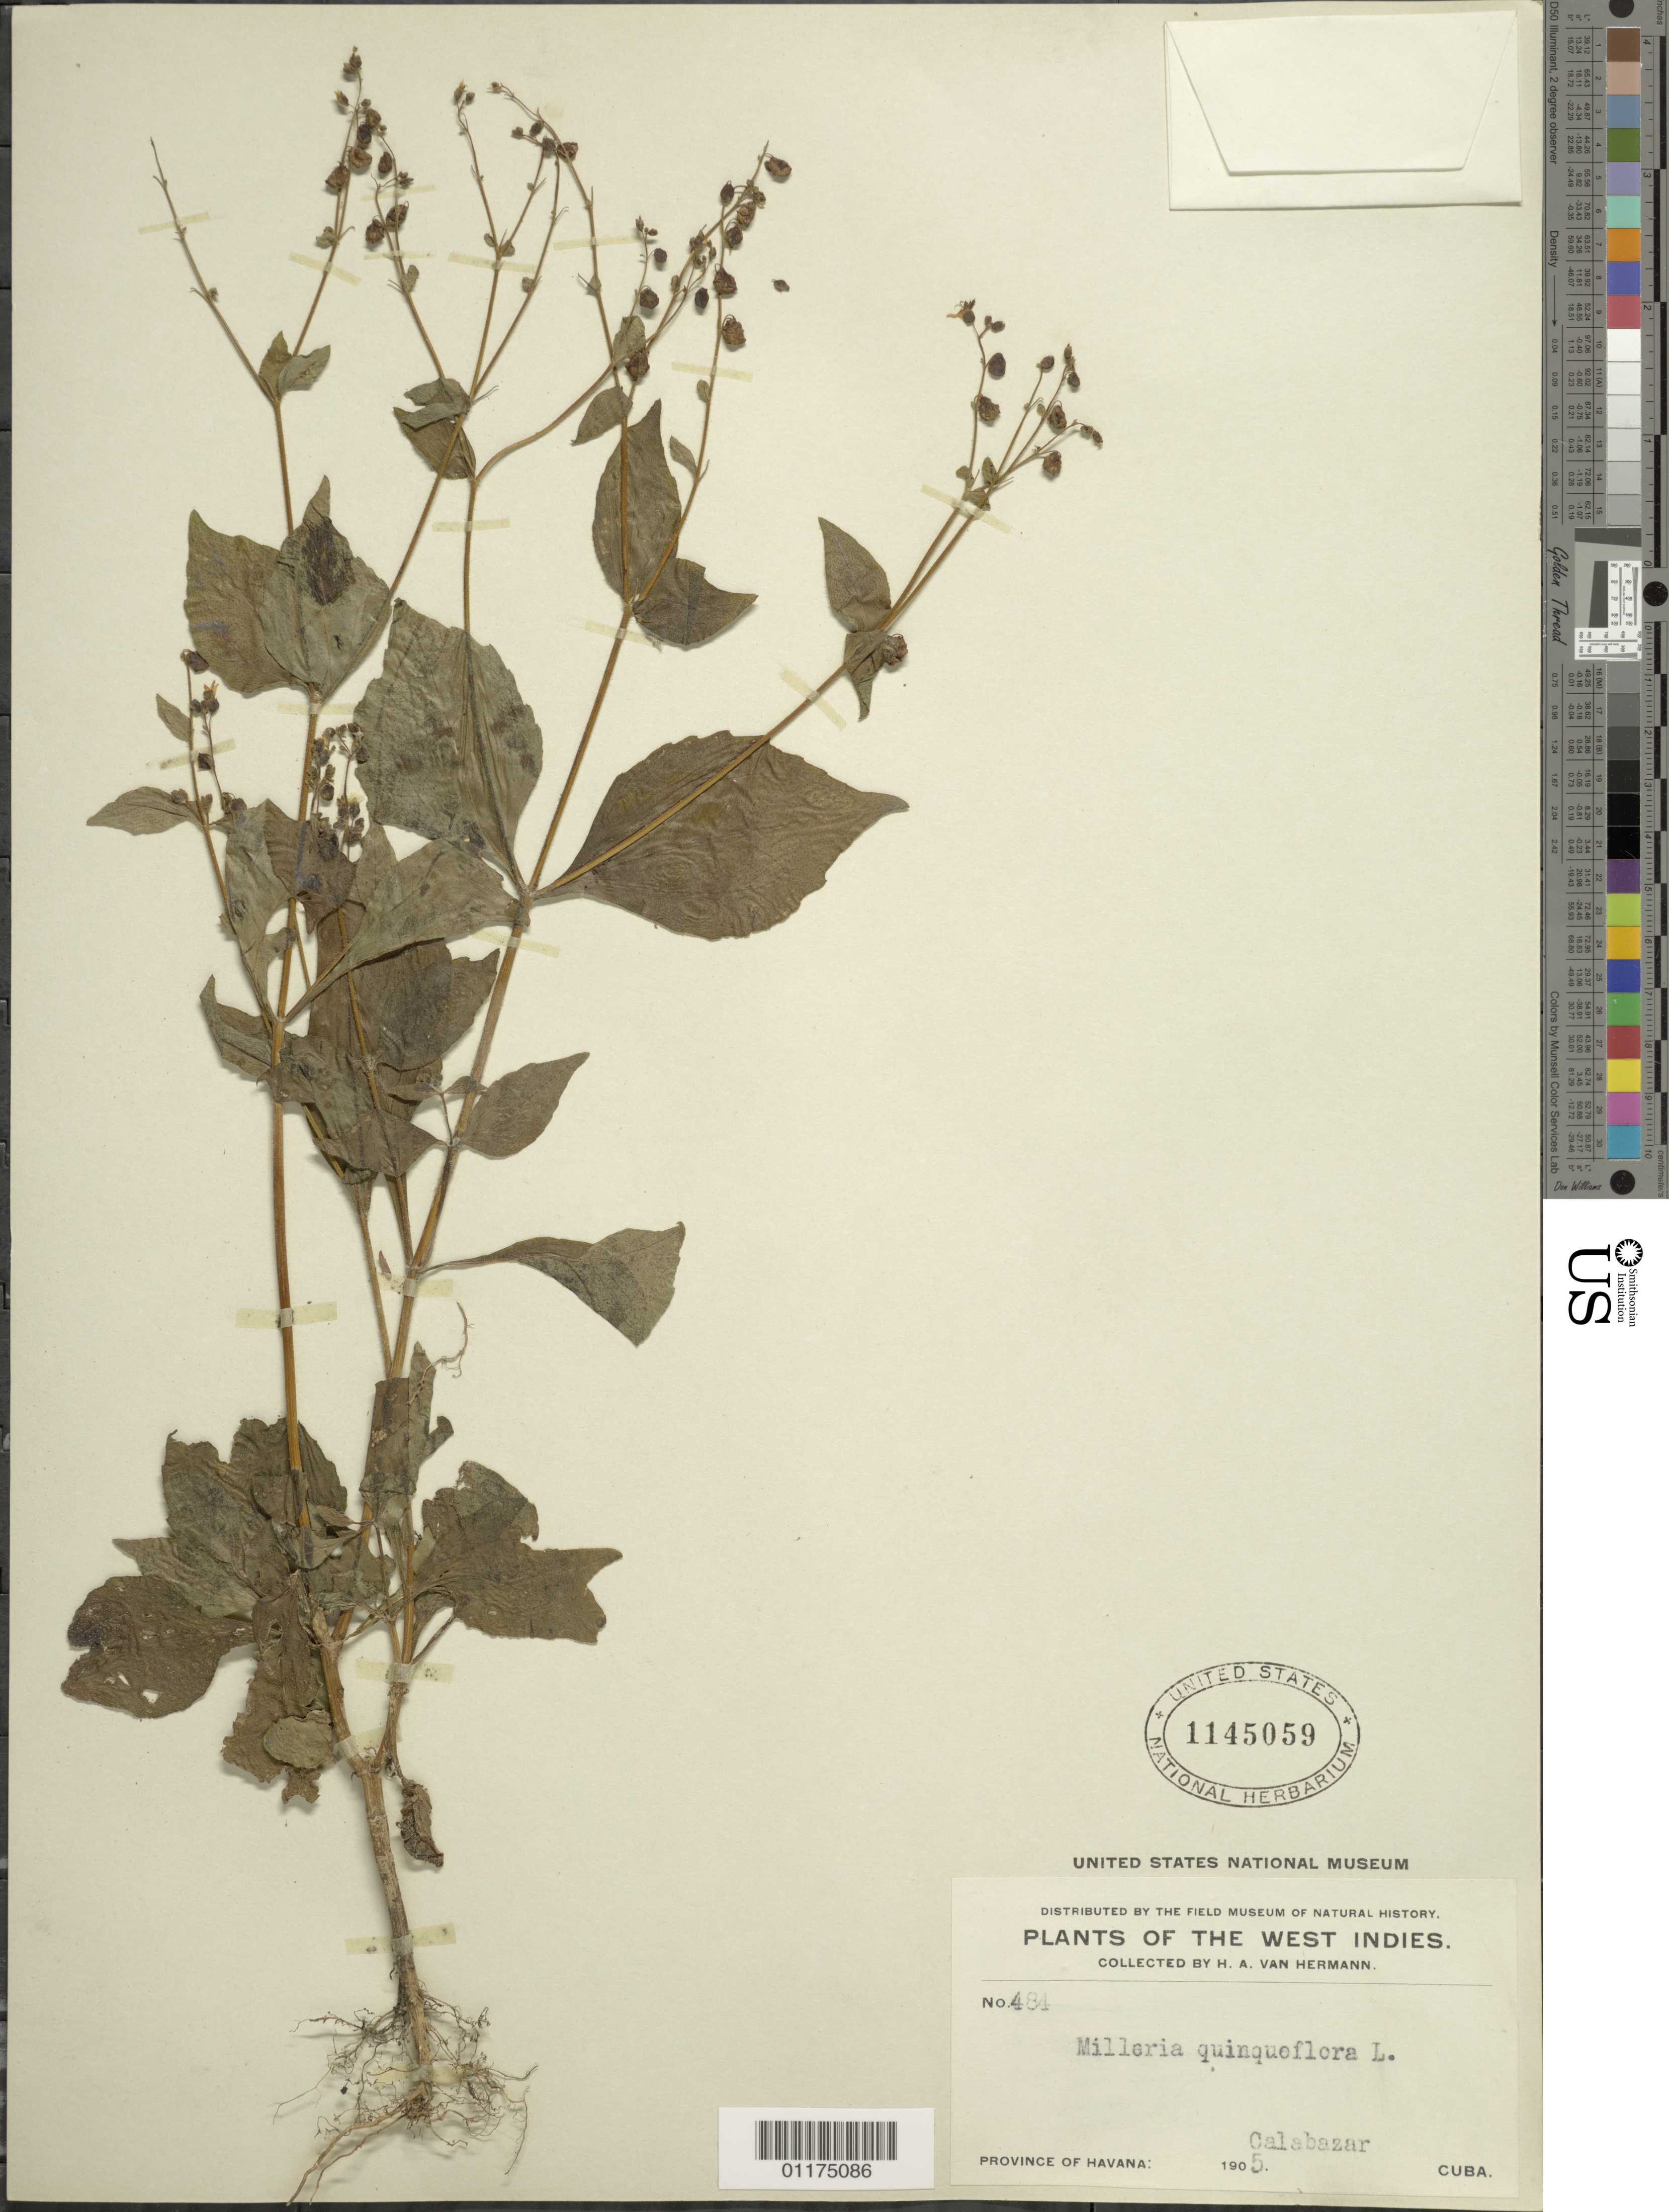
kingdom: Plantae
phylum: Tracheophyta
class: Magnoliopsida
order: Asterales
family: Asteraceae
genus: Milleria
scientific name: Milleria quinqueflora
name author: L.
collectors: H. A. Van Hermann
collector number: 484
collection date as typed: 1905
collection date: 1905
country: Cuba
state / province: La Habana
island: Cuba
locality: Calabazar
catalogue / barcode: US 1145059